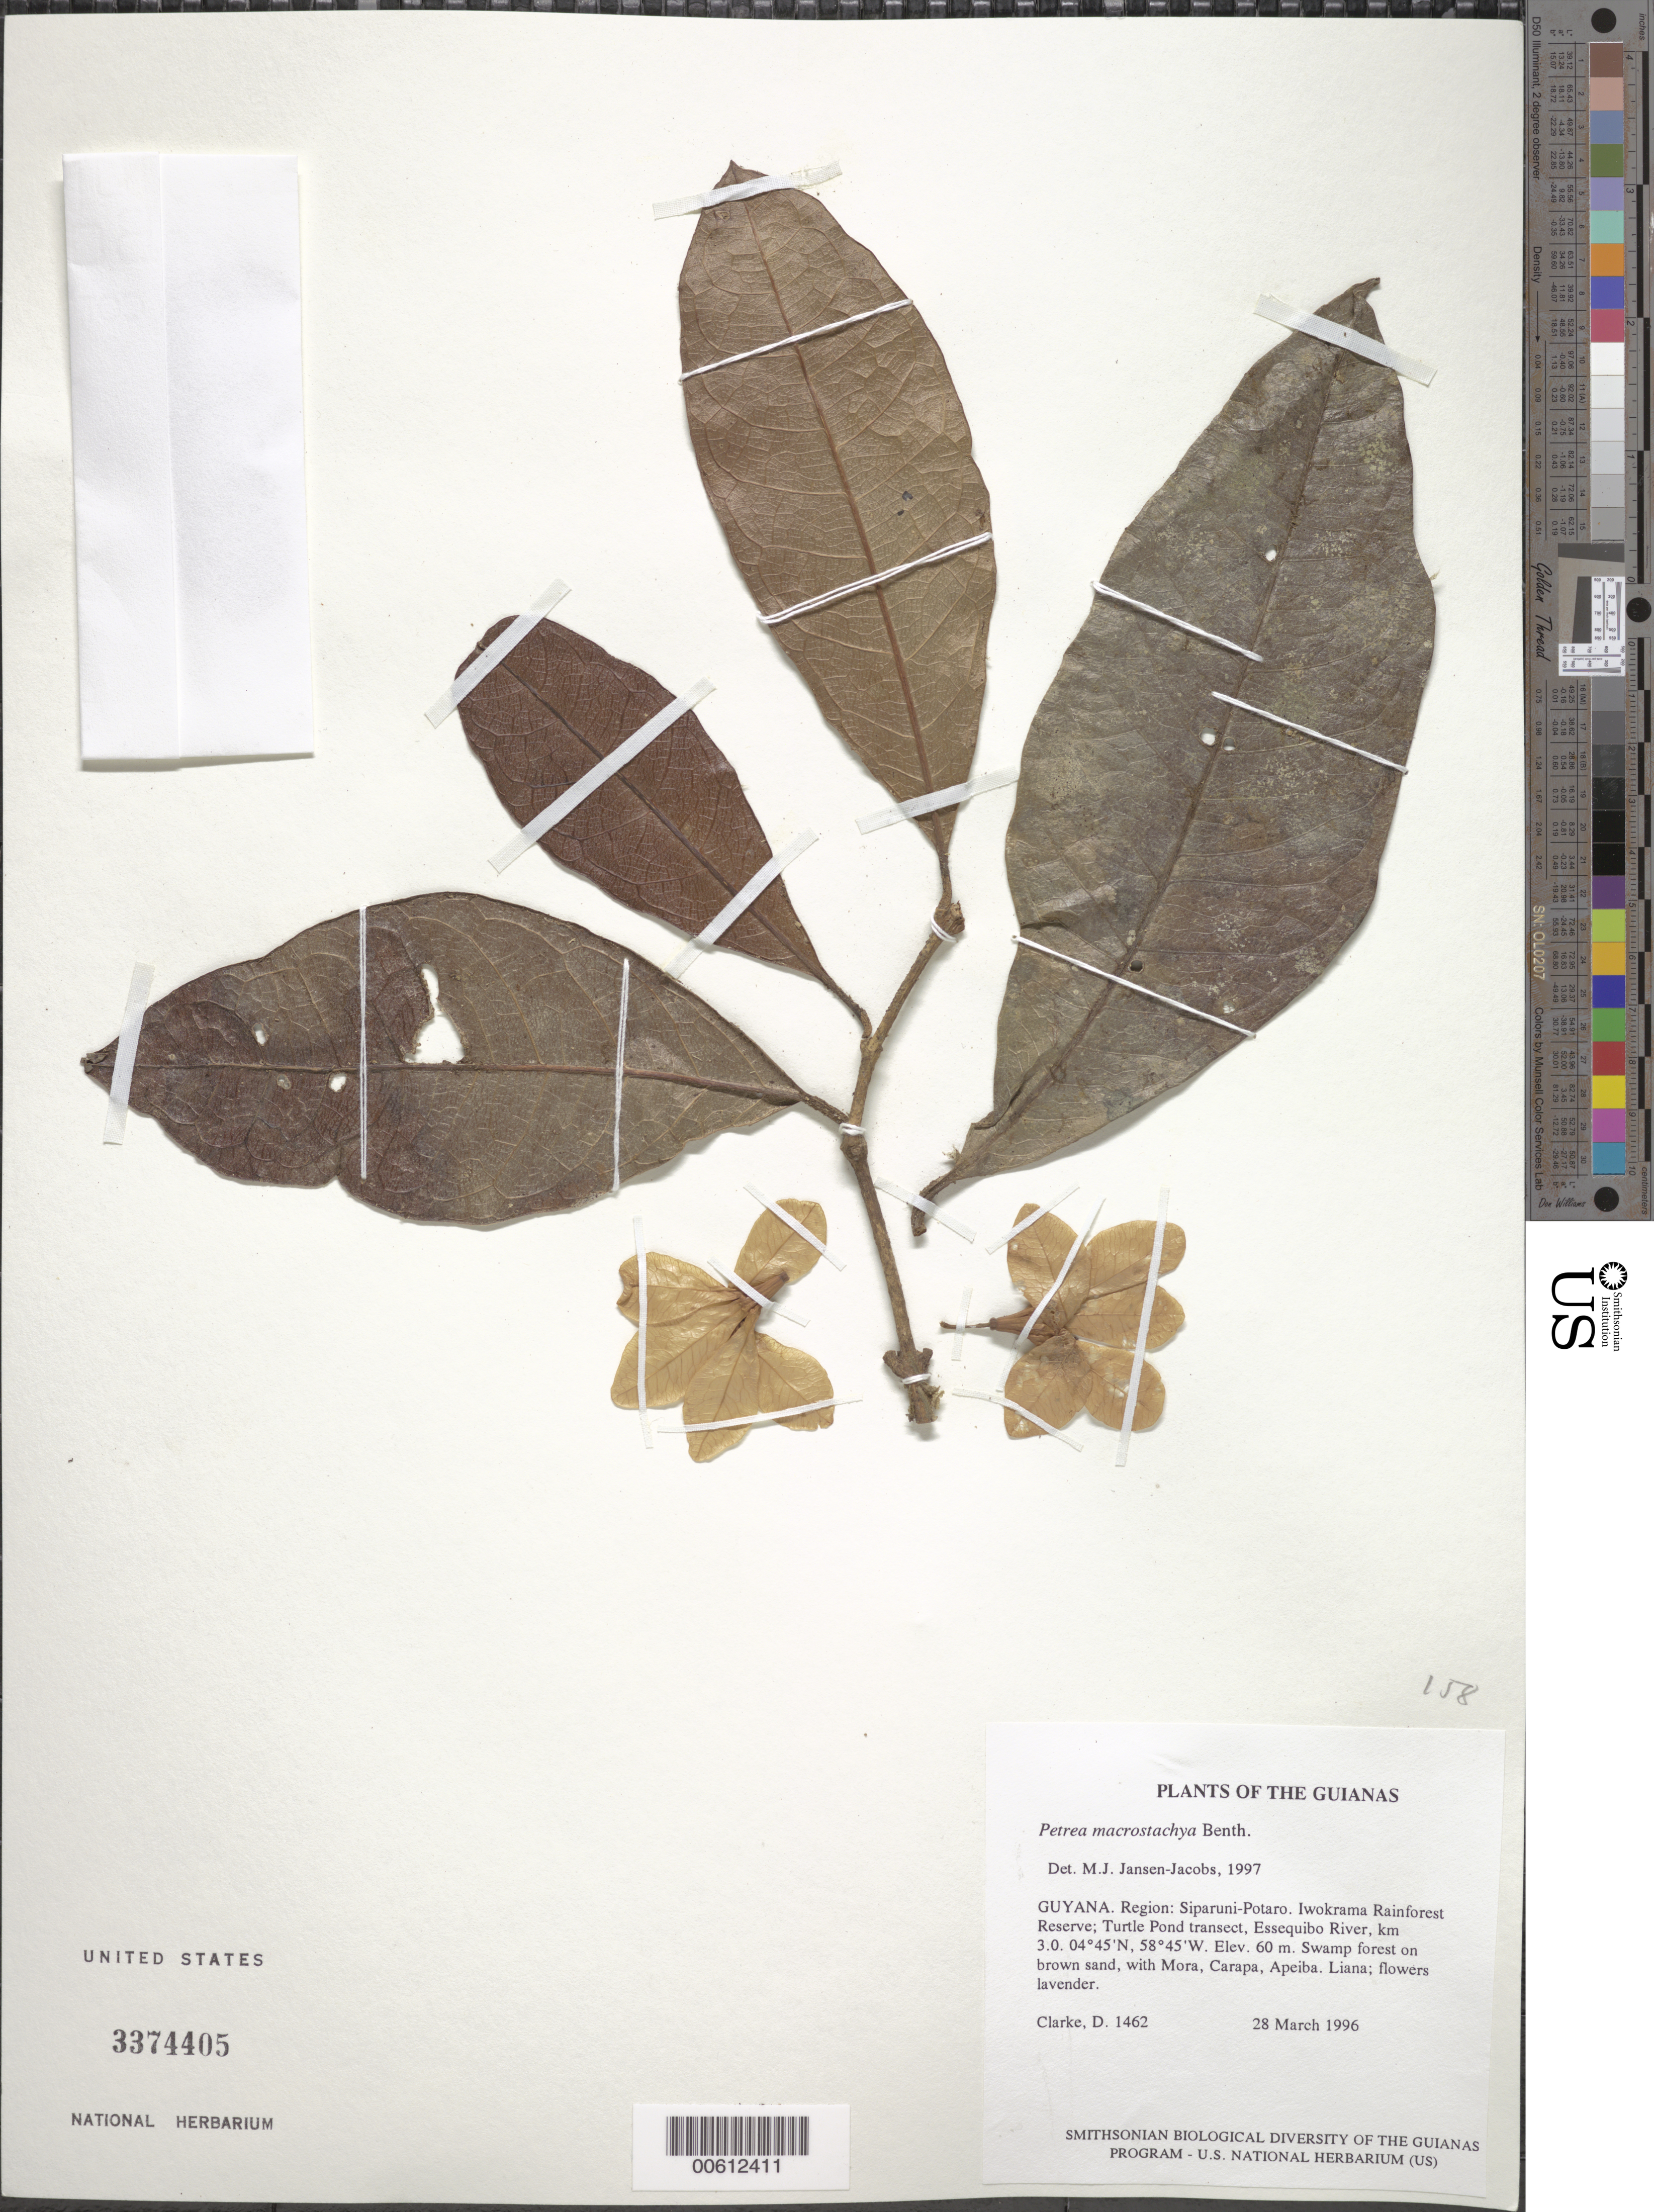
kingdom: Plantae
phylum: Tracheophyta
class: Magnoliopsida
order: Lamiales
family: Verbenaceae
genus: Petrea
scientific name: Petrea macrostachya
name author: Benth.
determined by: Jansen-Jacobs, M. J., (U), Nationaal Herbarium Nederland, Utrecht University branch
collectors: H. D. Clarke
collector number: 1462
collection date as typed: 28 March 1996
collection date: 1996-03-28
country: Guyana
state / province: Potaro-Siparuni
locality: Iwokrama Rainforest Reserve; Turtle Pond transect, Essequibo River, km 3.0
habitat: Swamp forest on brown sand, with Mora, Carapa, Apeiba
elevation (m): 60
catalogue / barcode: US 3374405